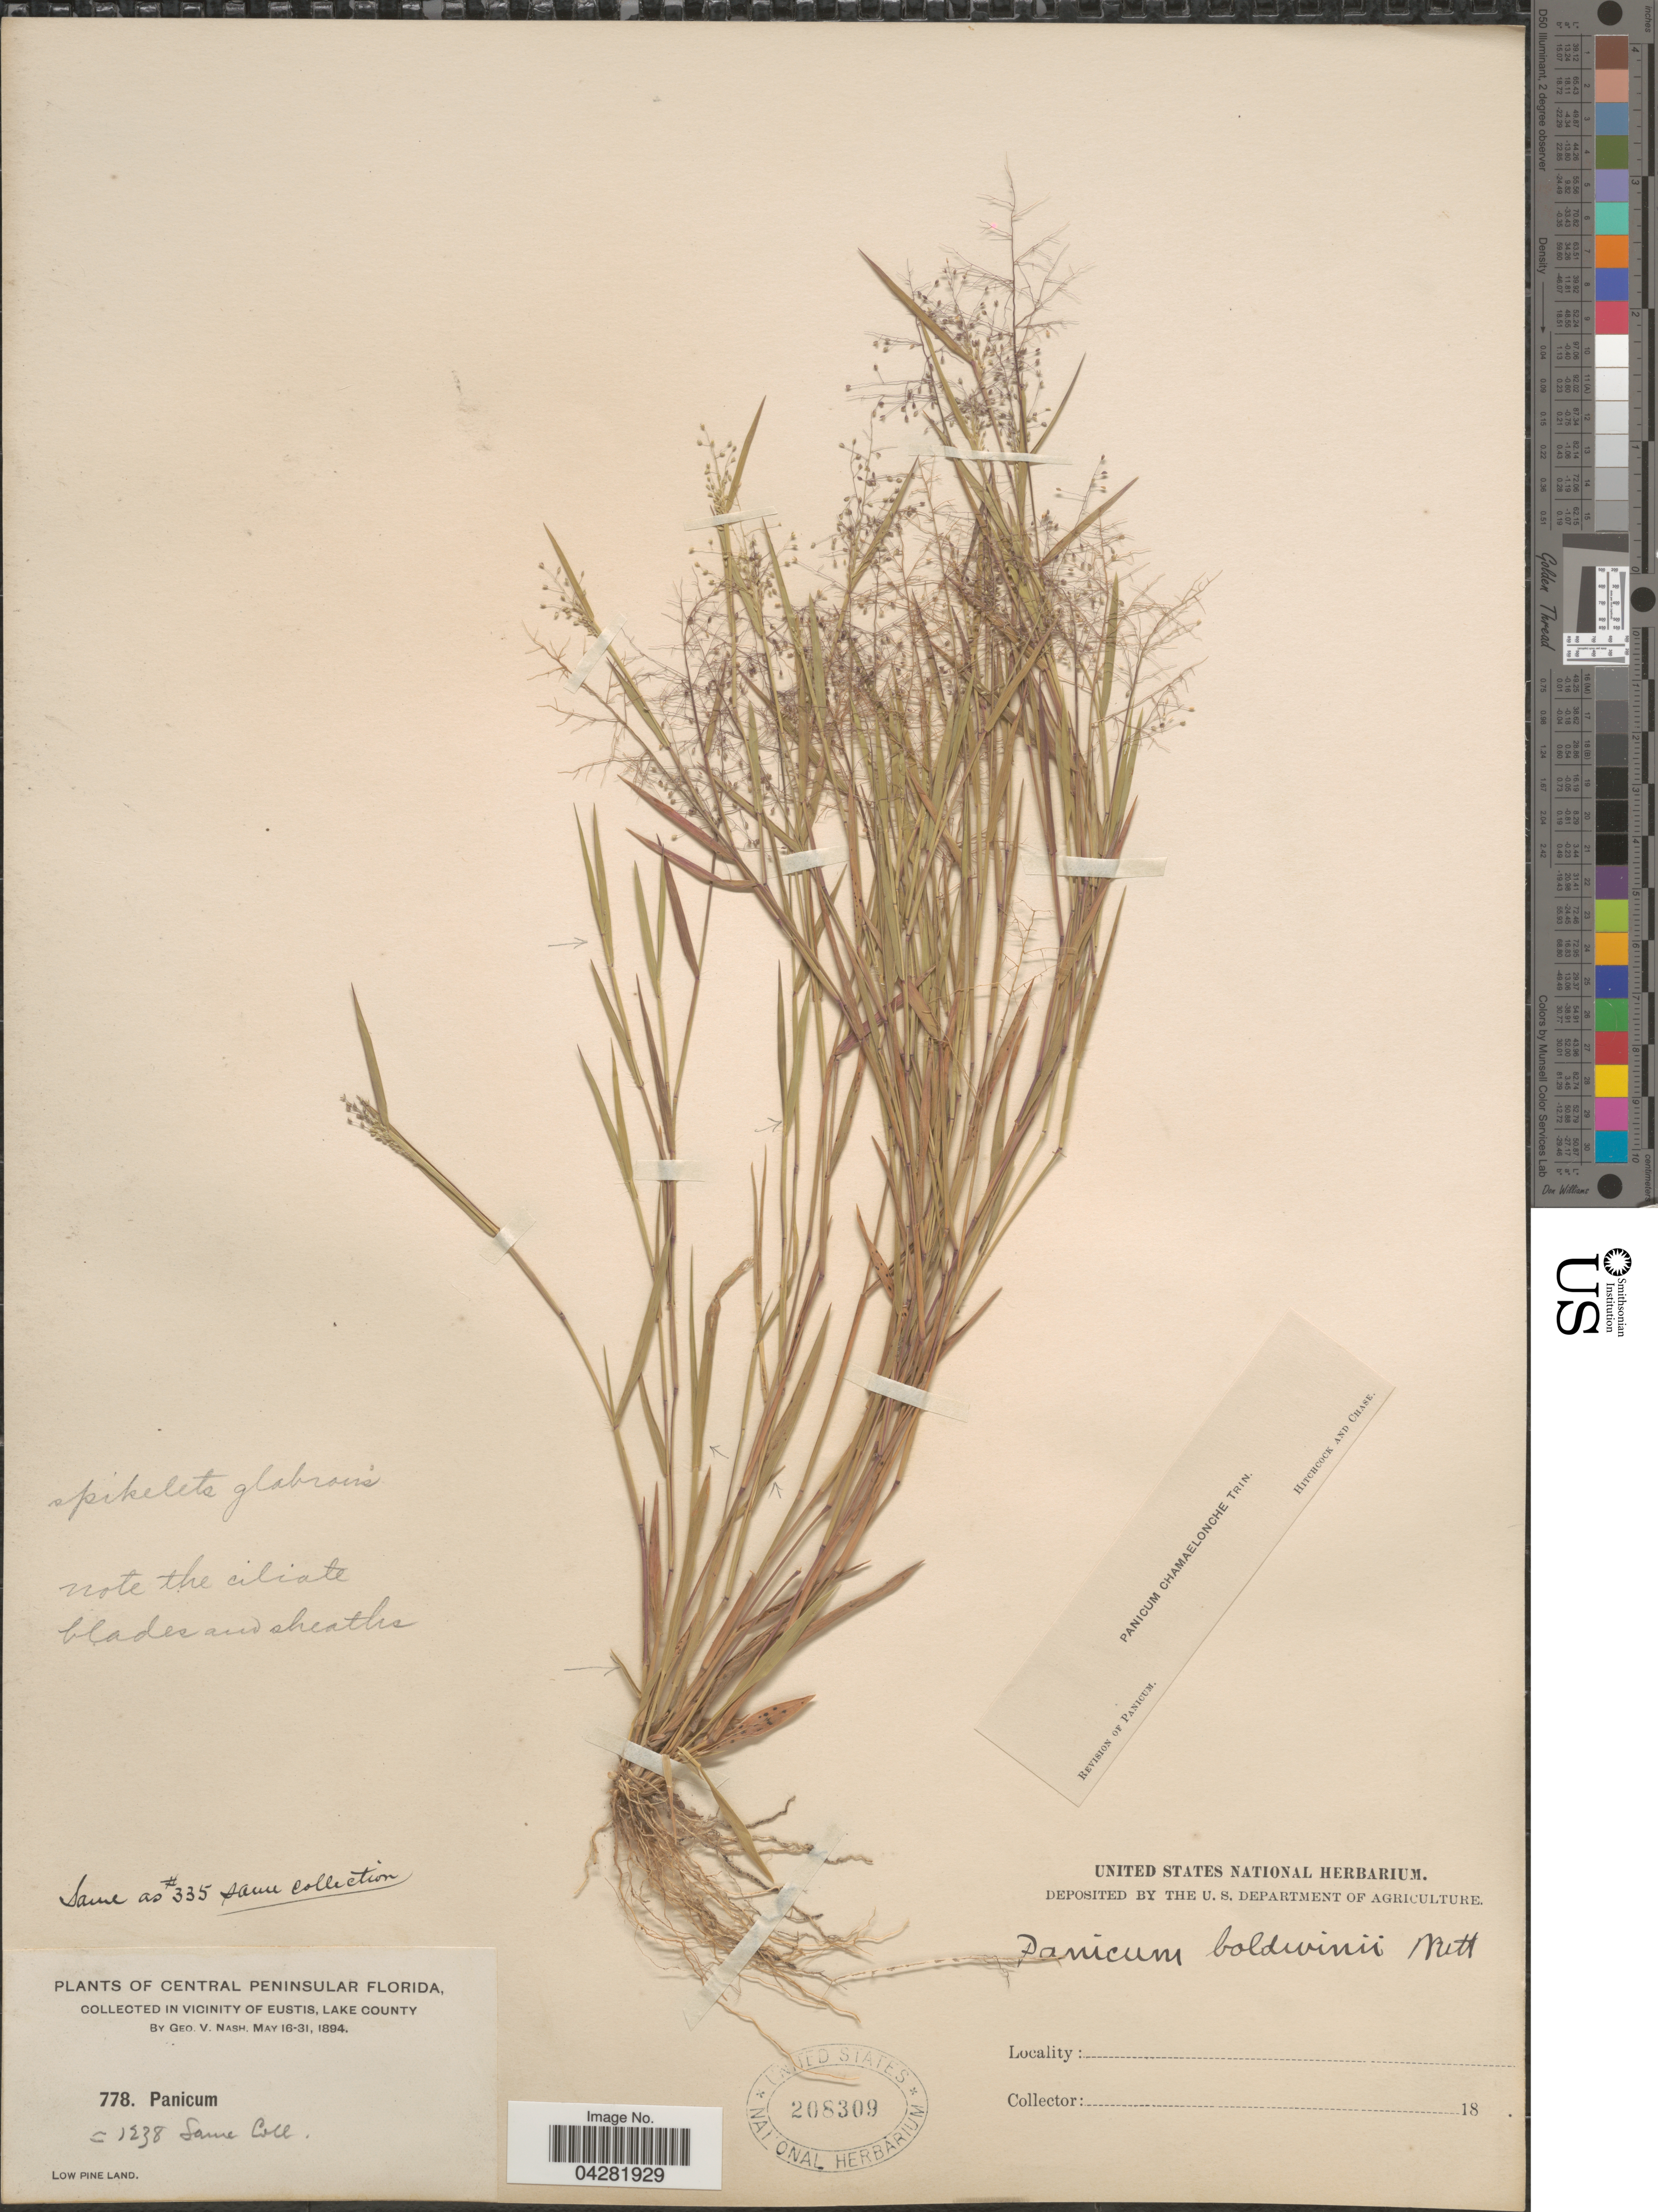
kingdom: Plantae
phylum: Tracheophyta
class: Liliopsida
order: Poales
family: Poaceae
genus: Dichanthelium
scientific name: Dichanthelium ensifolium var. ensifolium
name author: (Baldwin ex Elliot) Gould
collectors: G. V. Nash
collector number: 778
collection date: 1894-05-16/1894-05-31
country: United States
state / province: Florida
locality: Central Peninsular Florida. In Vicinity of Eustis, Lake County.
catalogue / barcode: US 208309